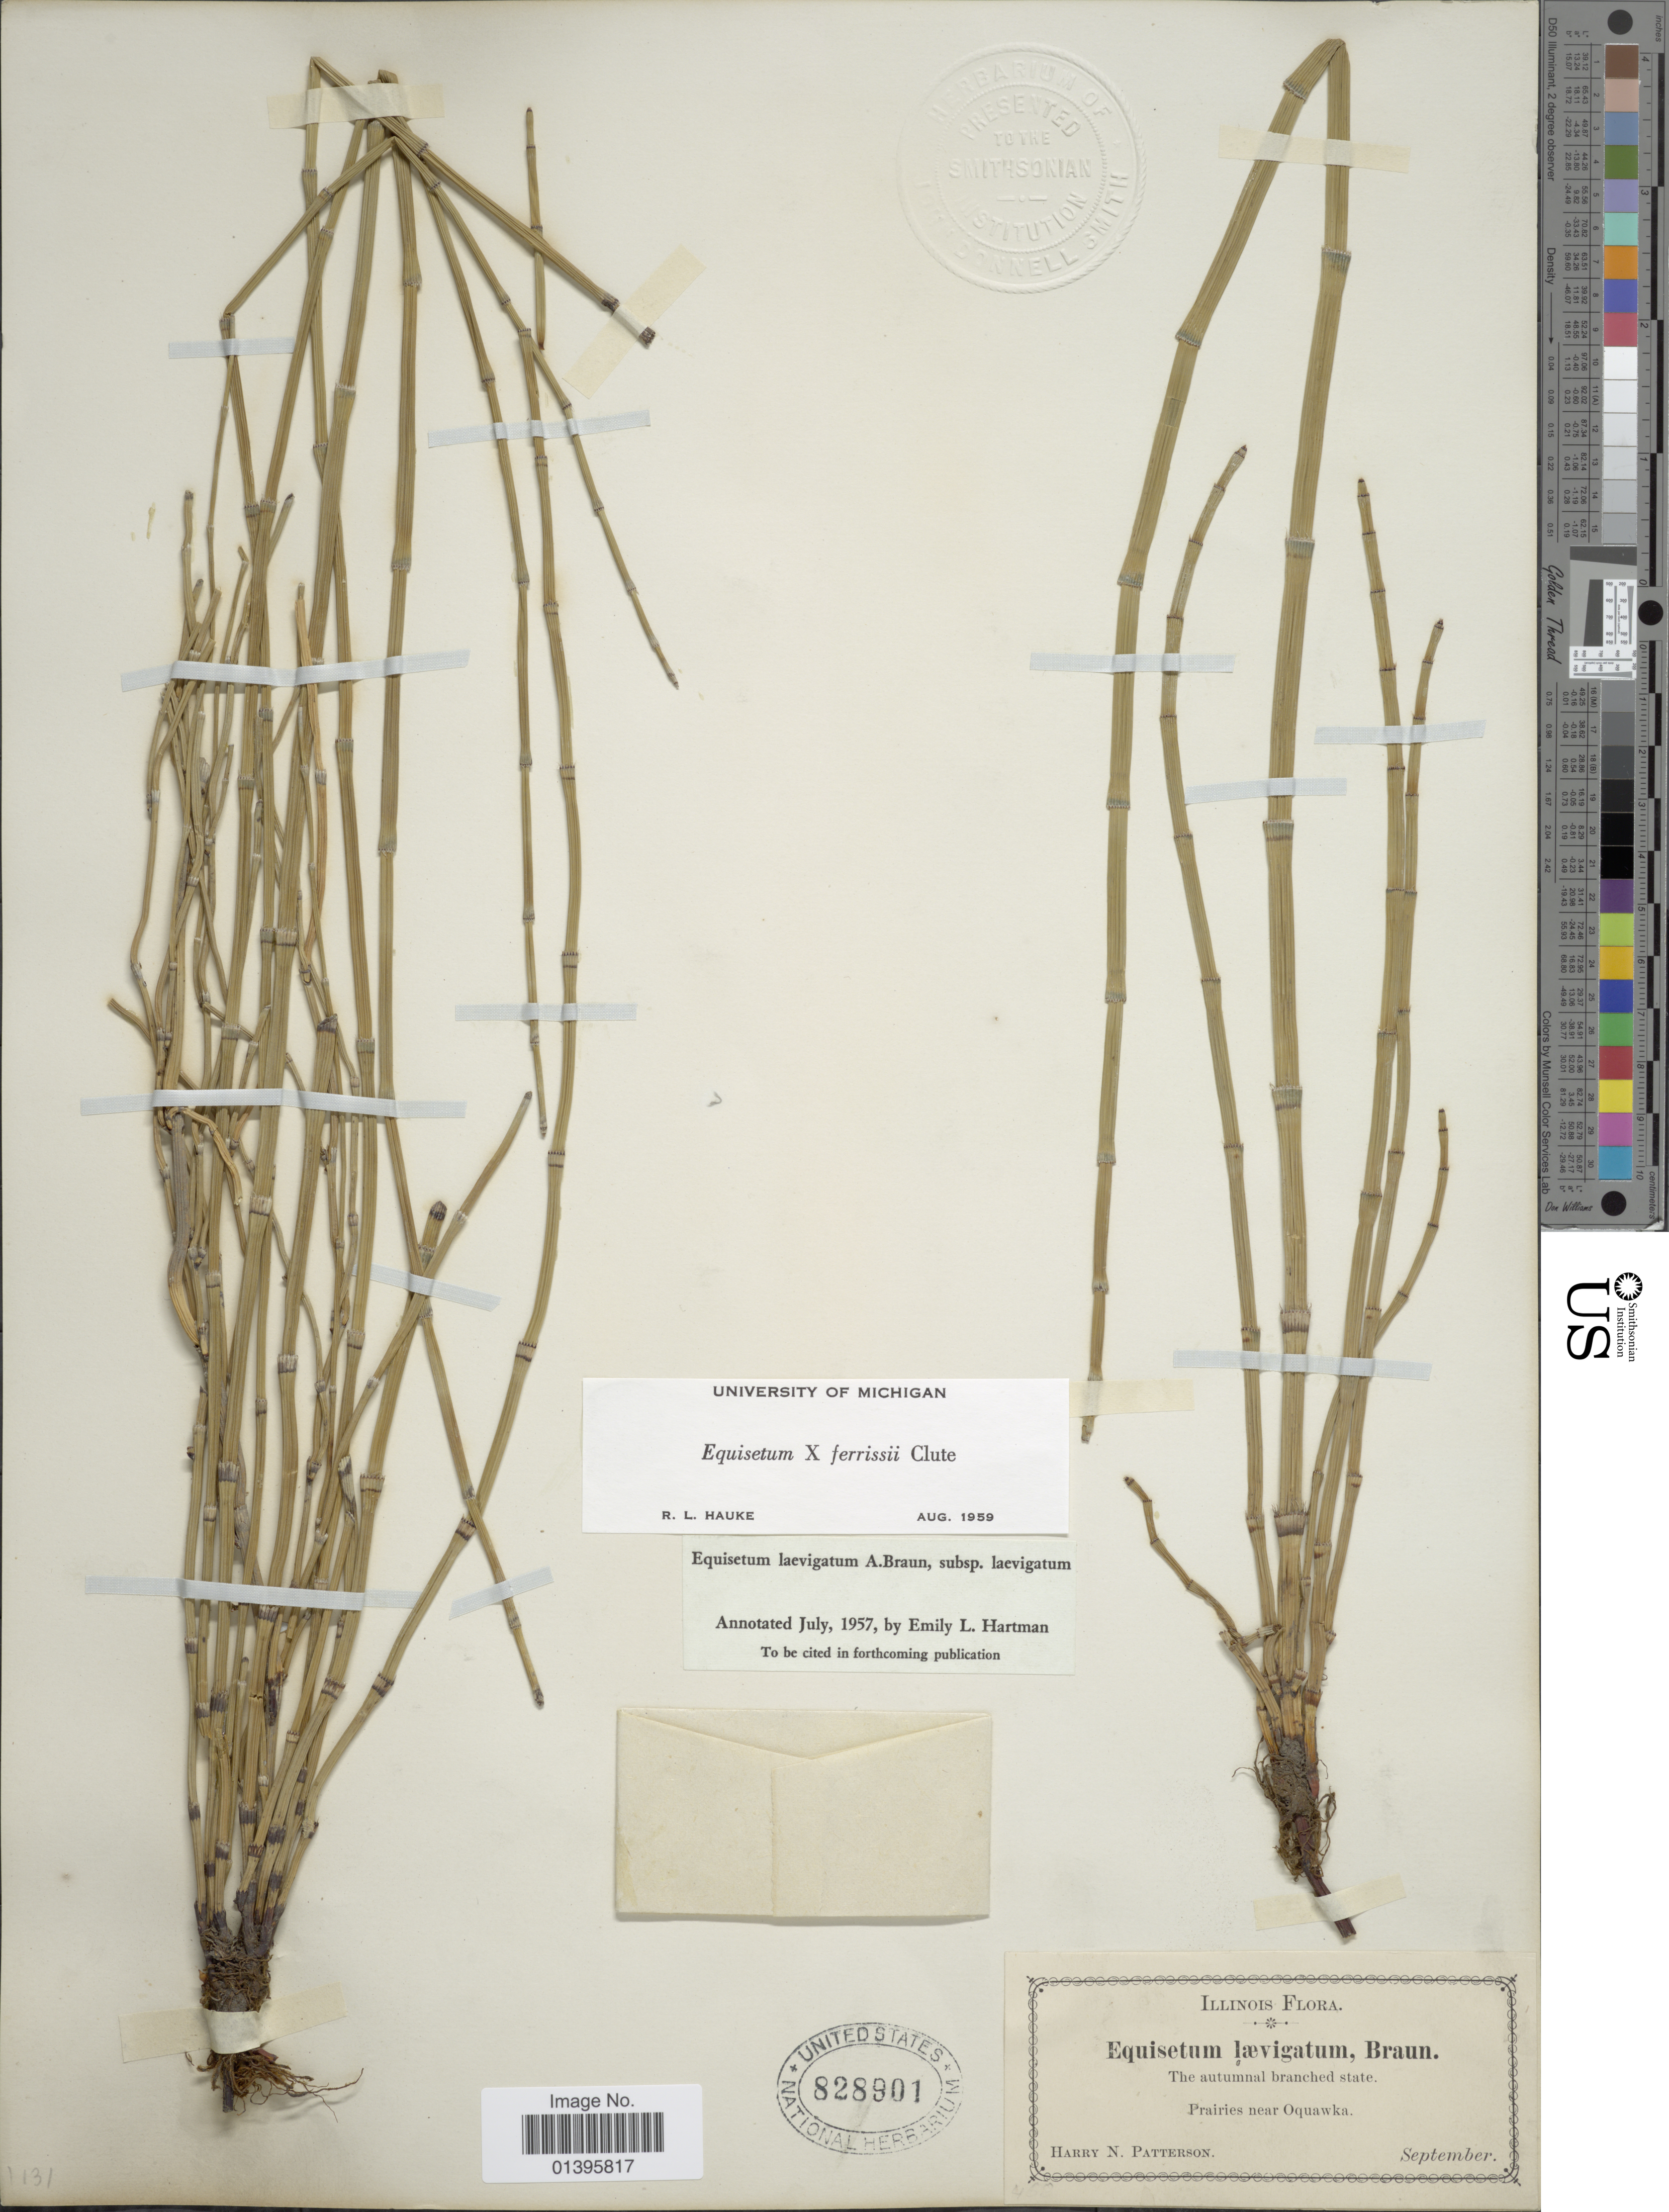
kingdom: Plantae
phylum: Tracheophyta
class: Polypodiopsida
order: Equisetales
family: Equisetaceae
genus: Equisetum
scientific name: Equisetum x ferrissii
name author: Clute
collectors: H. N. Patterson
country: United States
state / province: Illinois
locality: Prairies near Oquawka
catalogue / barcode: US 828901